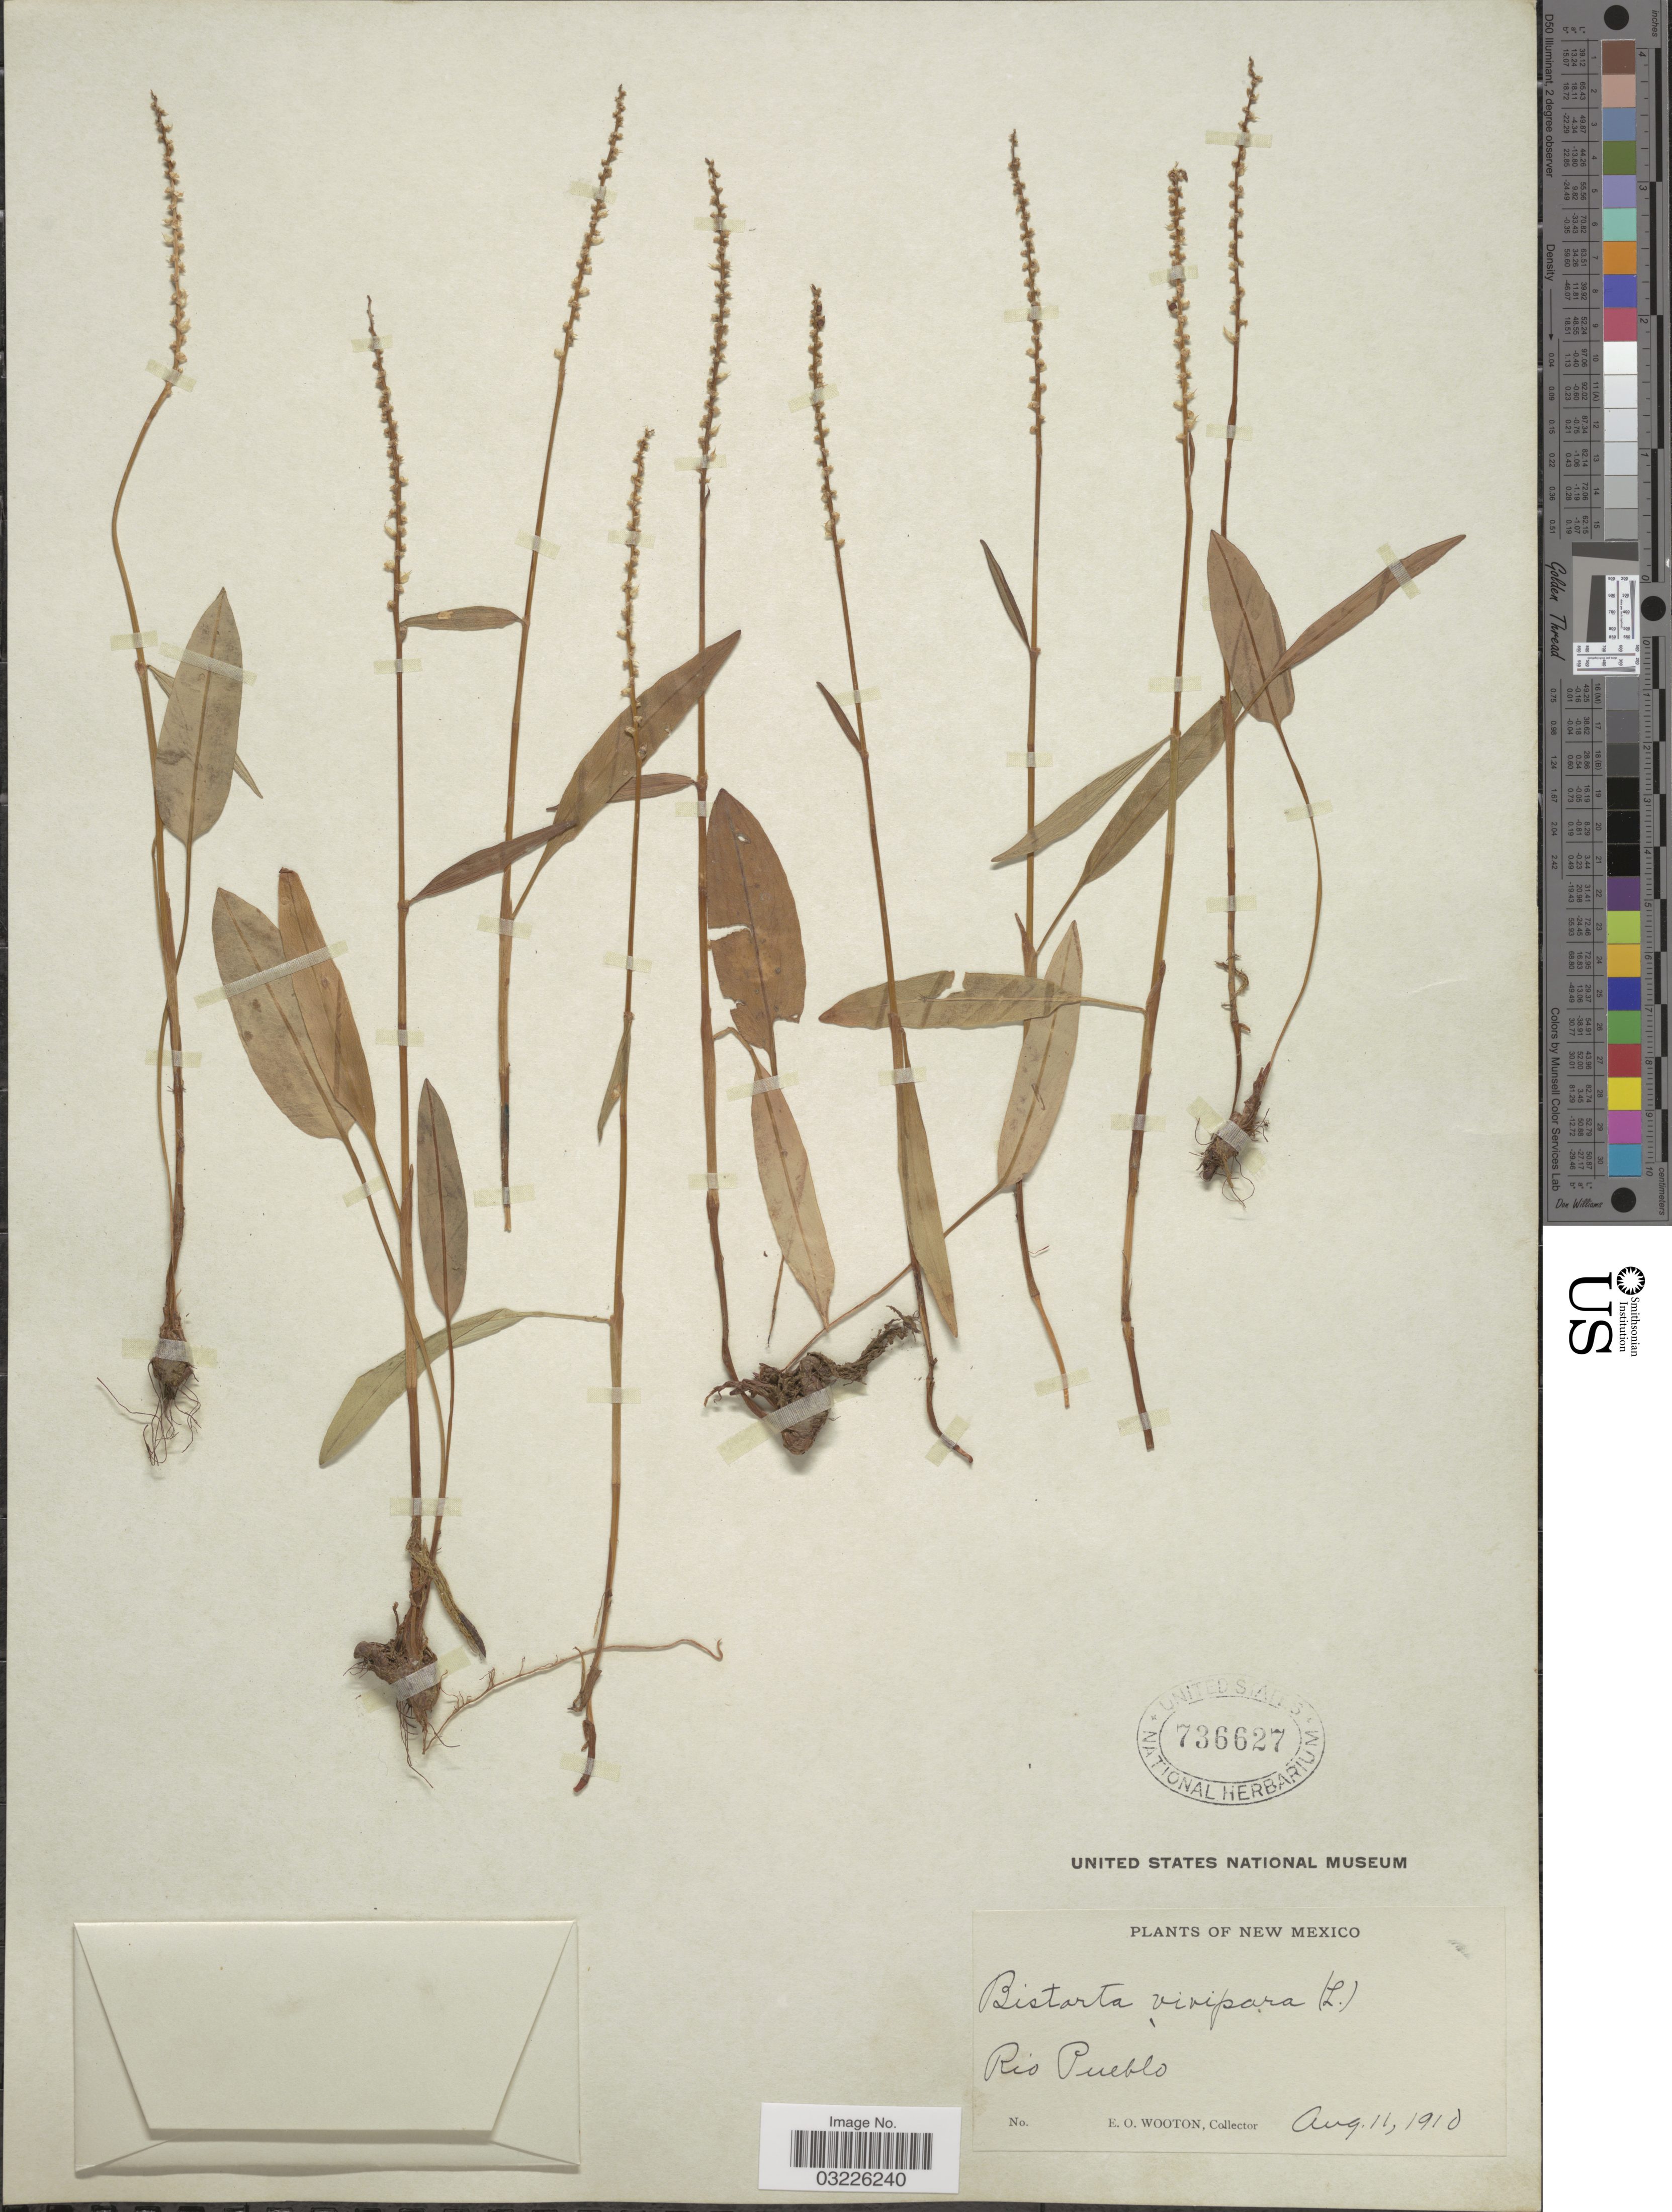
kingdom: Plantae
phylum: Tracheophyta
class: Magnoliopsida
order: Caryophyllales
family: Polygonaceae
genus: Bistorta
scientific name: Bistorta vivipara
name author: (L.) Delarbre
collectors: E. O. Wooton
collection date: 1910-08-11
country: United States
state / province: New Mexico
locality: Rio Pueblo.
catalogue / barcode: US 736627